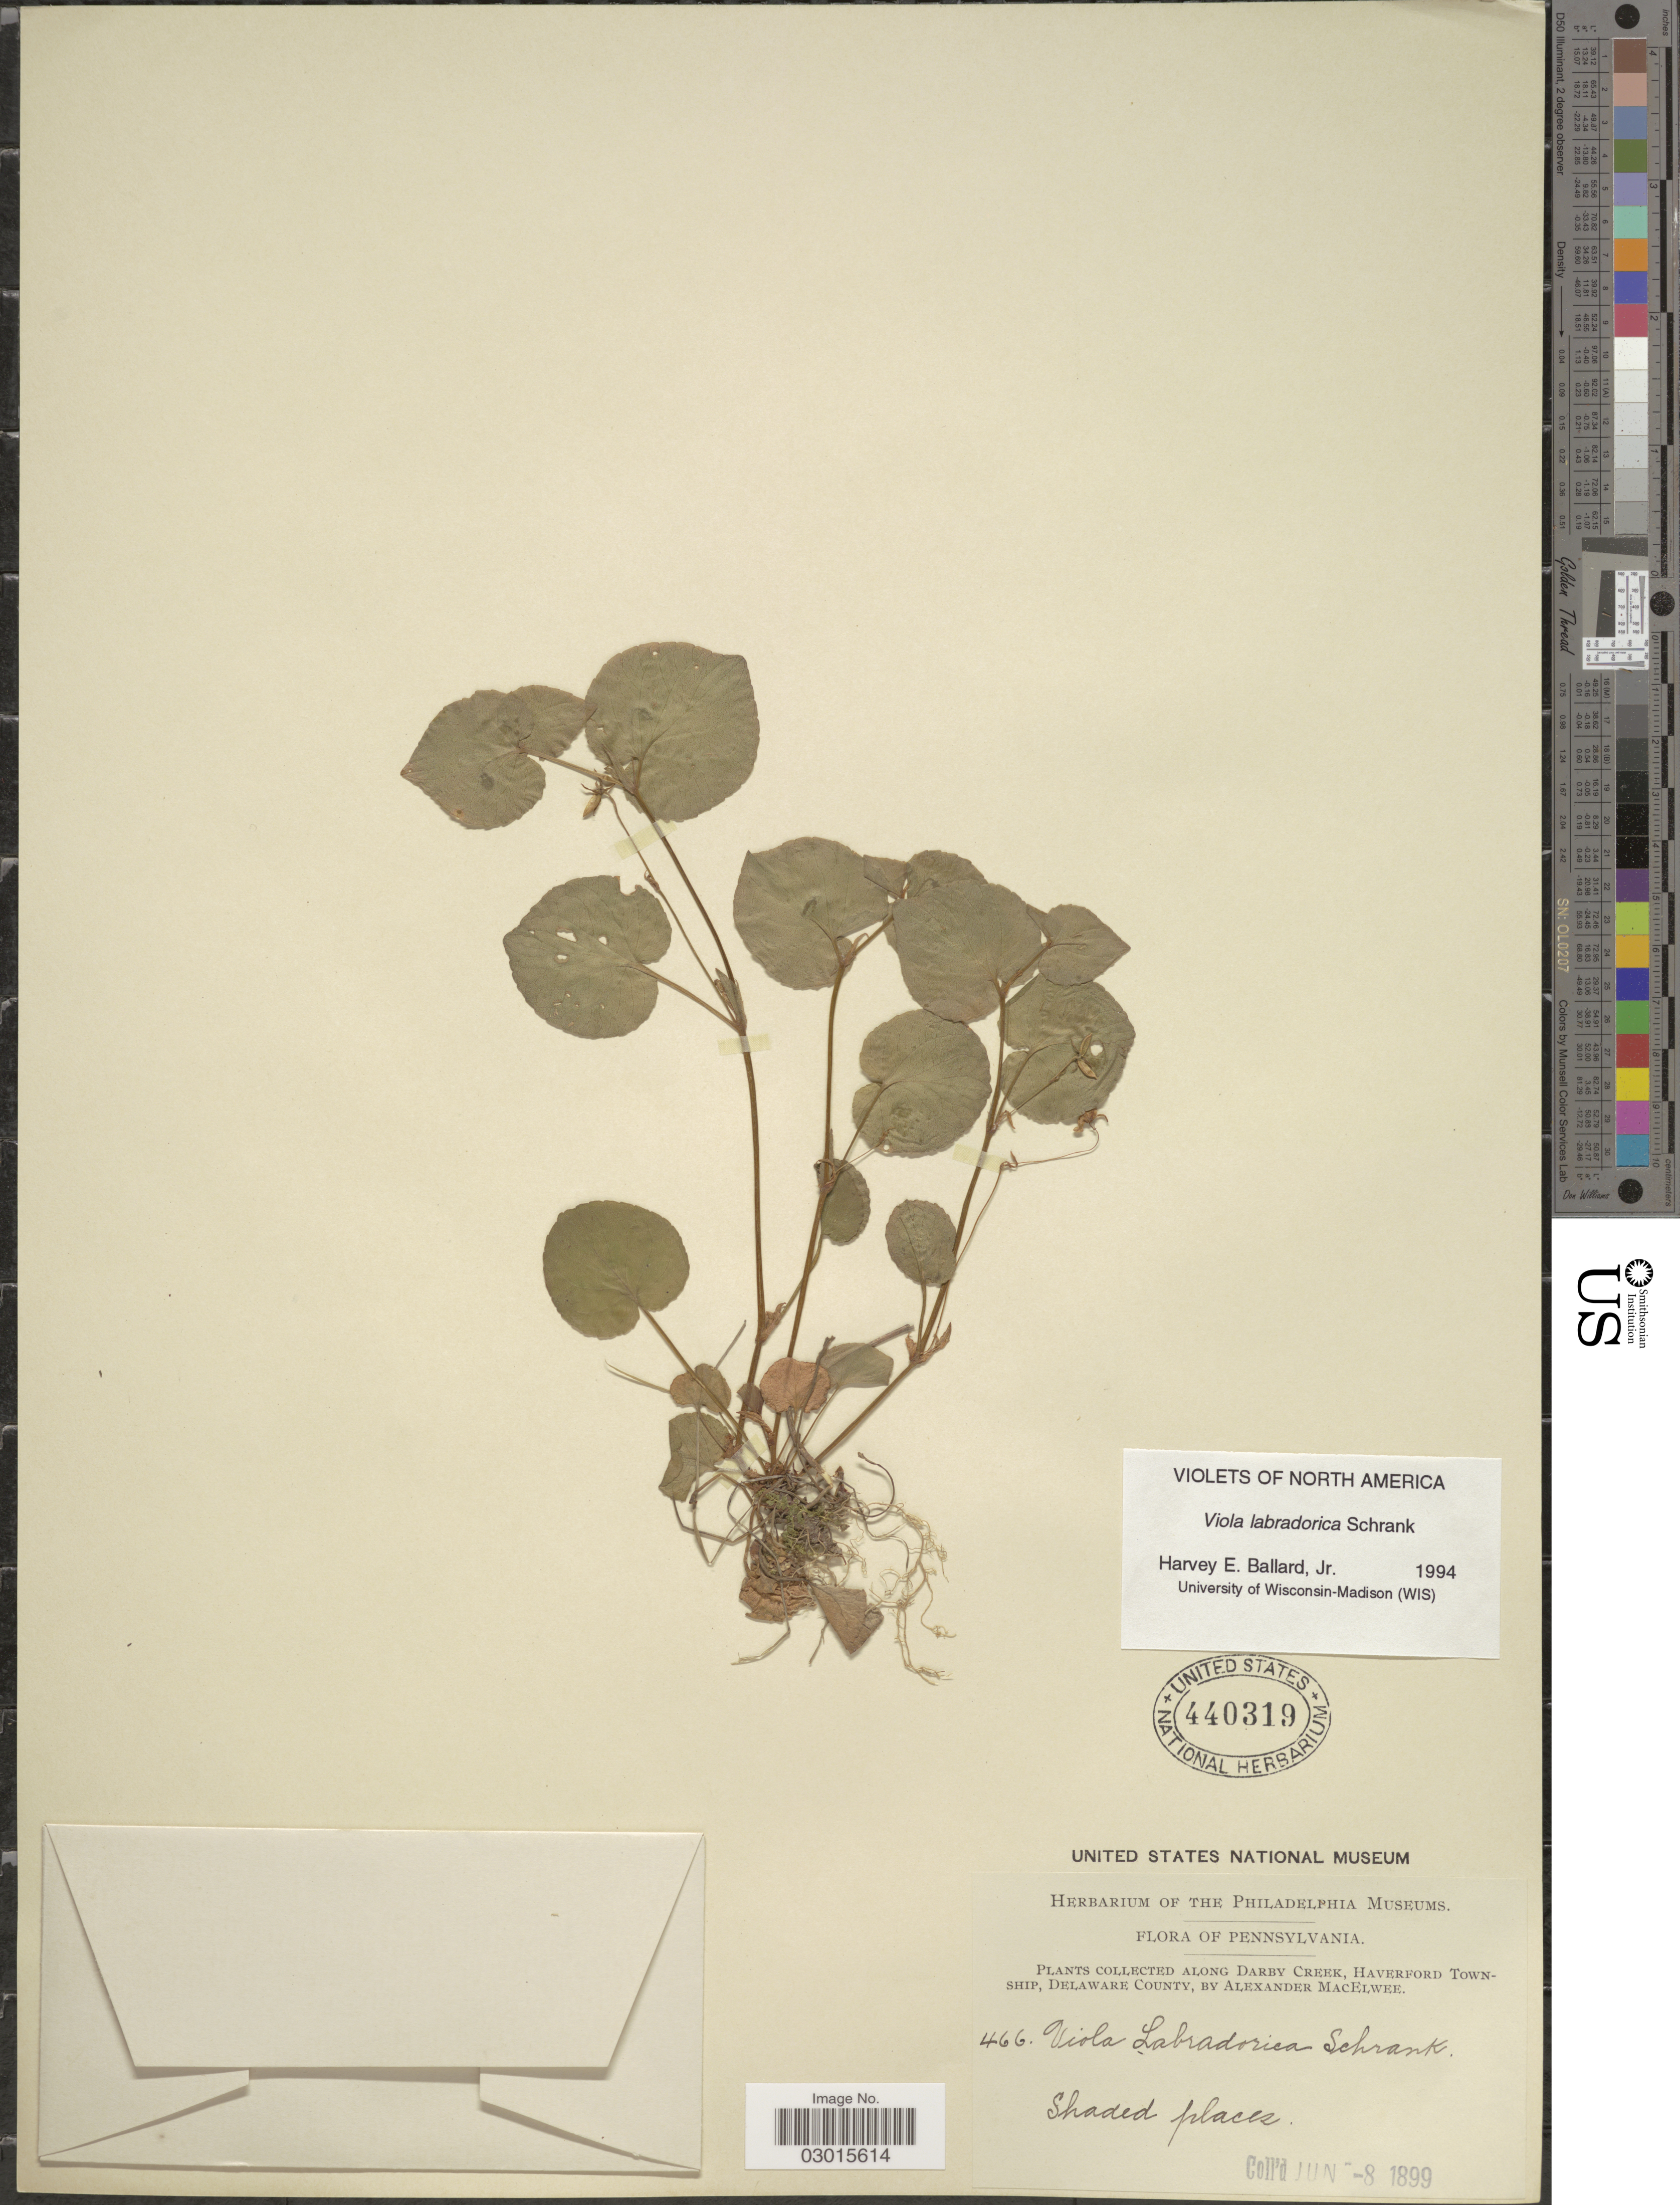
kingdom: Plantae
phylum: Tracheophyta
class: Magnoliopsida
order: Malpighiales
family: Violaceae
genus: Viola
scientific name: Viola labradorica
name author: Schrank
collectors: A. MacElwee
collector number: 466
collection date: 1899-06-03/1899-06-08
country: United States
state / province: Pennsylvania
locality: Along Darby Creek, Haverford Township, Delaware County.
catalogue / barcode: US 440319